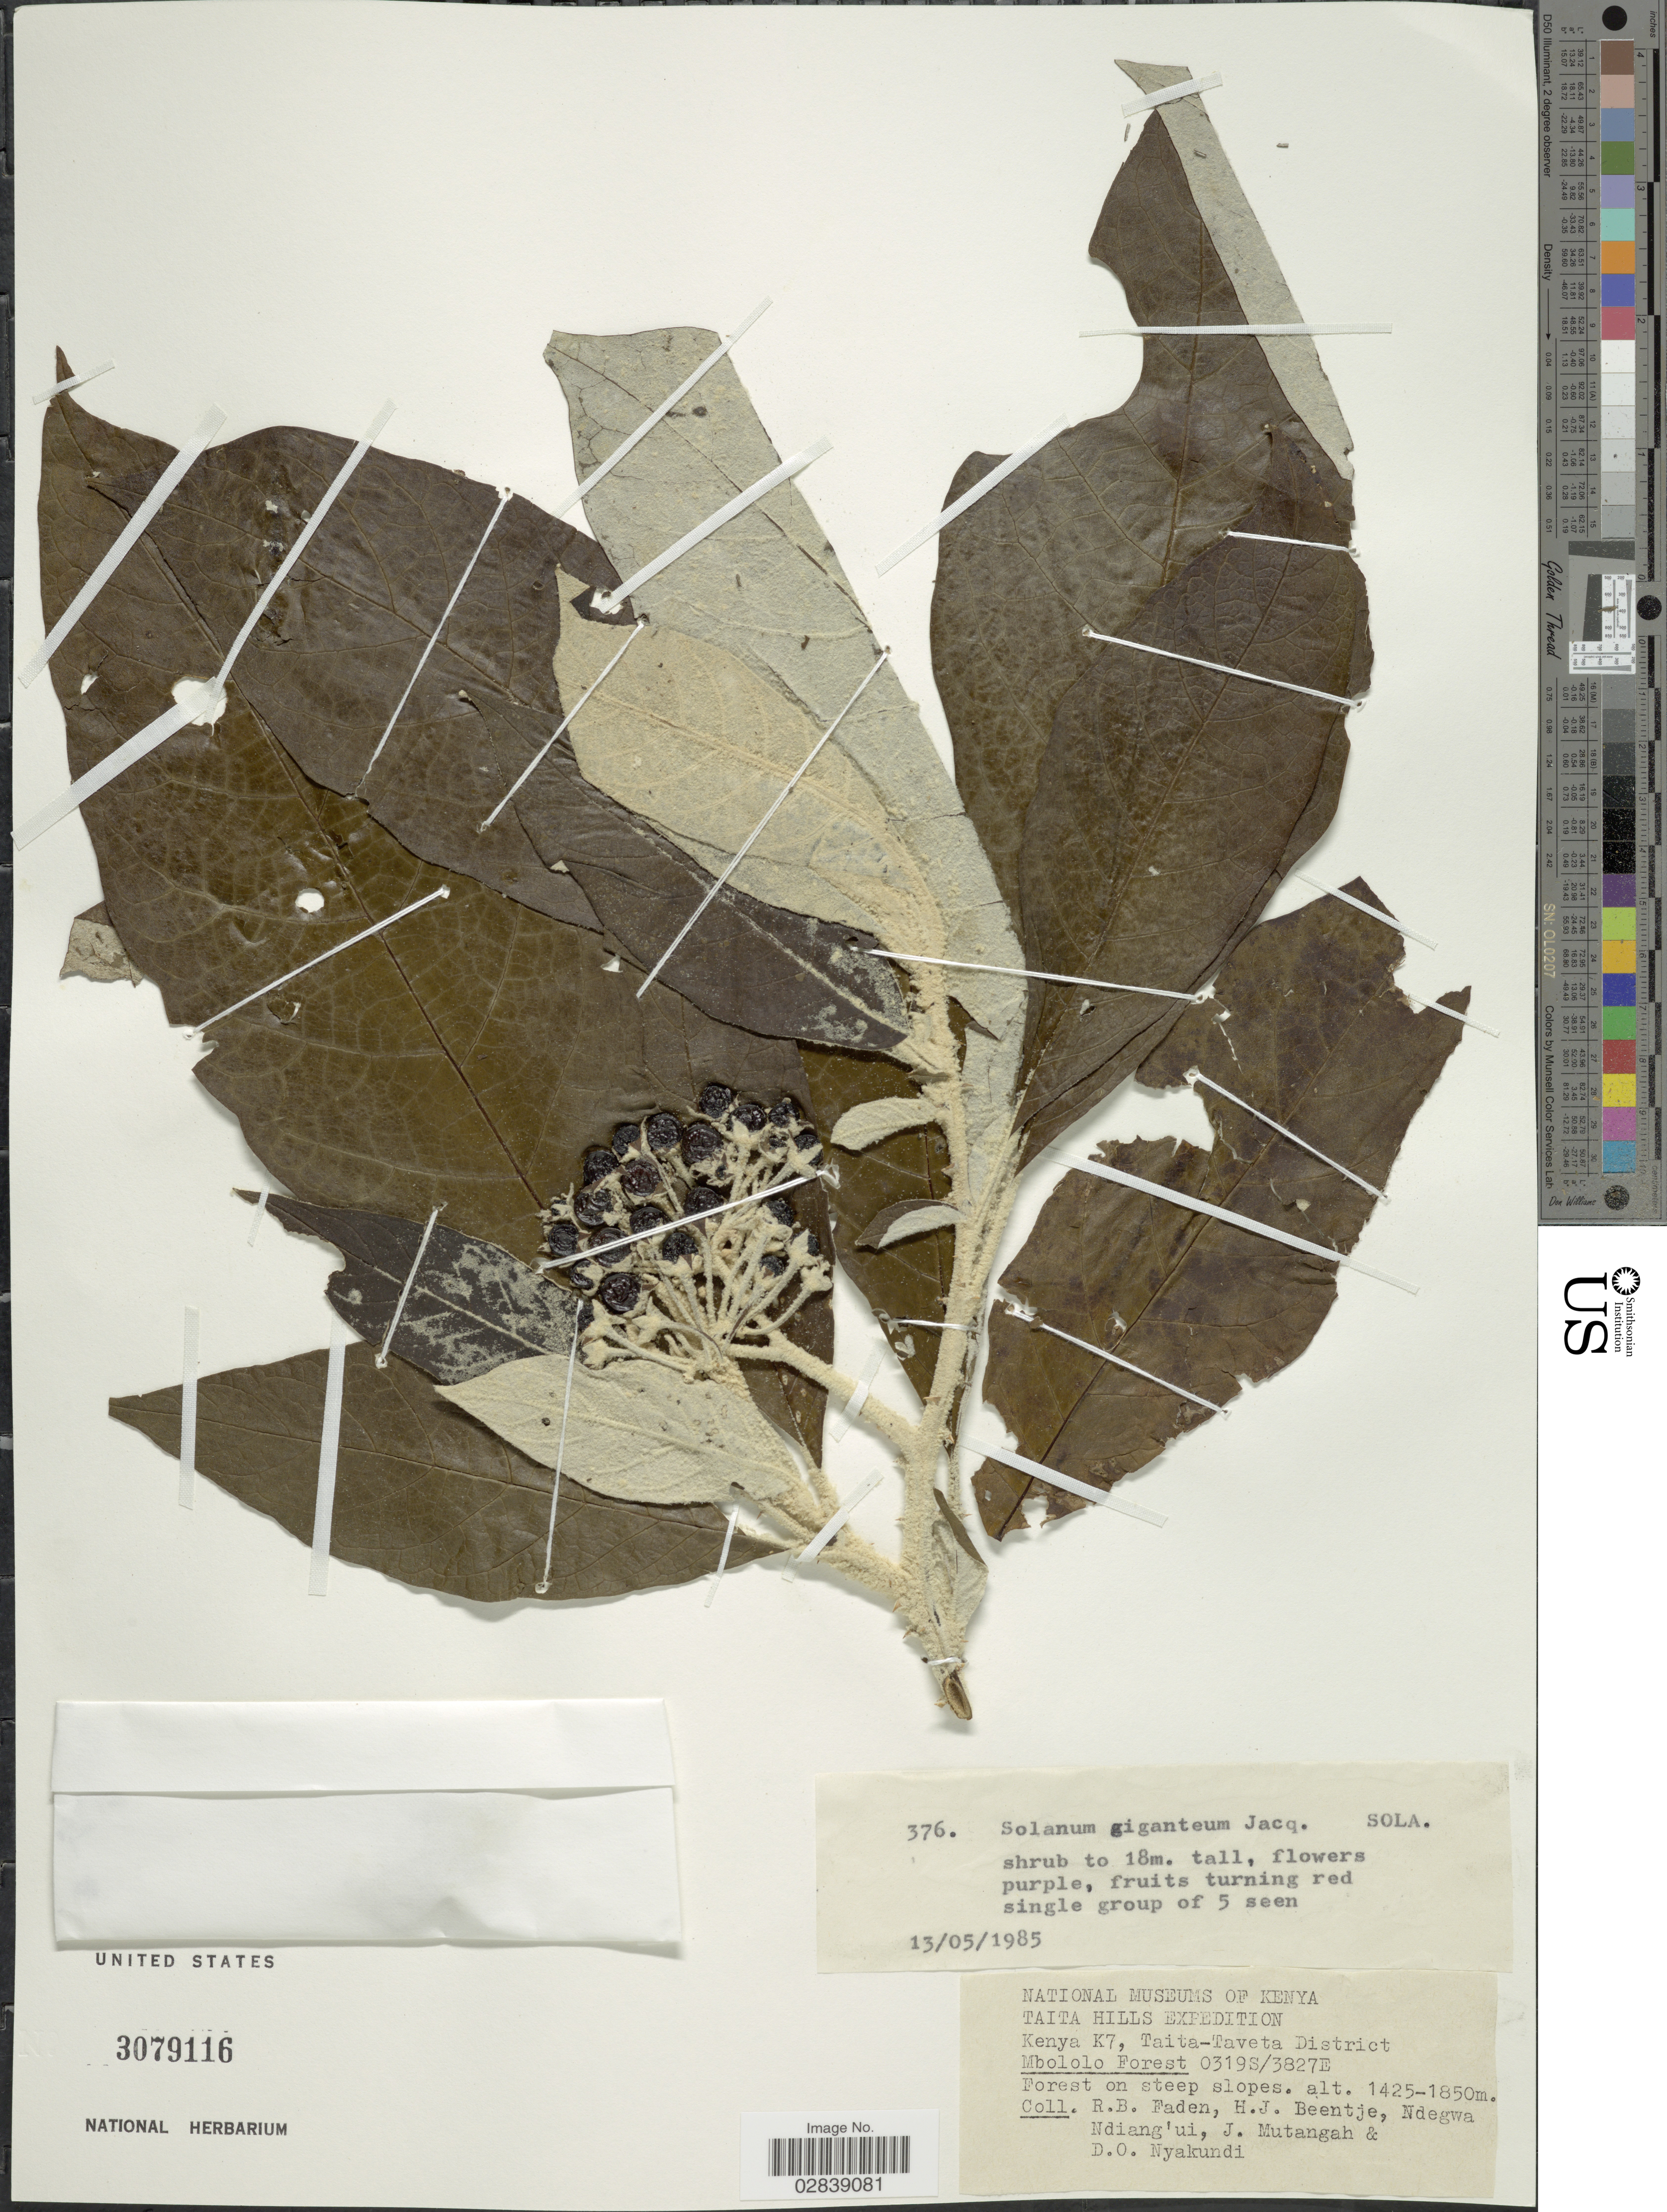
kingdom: Plantae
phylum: Tracheophyta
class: Magnoliopsida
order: Solanales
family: Solanaceae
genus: Solanum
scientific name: Solanum giganteum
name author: Jacq.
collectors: R. B. Faden, H. J. Beentje, Ndegwa Ndiang'ui, J. Mutangah & D. Nyakundi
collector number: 376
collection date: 1985-05-13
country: Kenya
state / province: Taita Taveta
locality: Taita Hills. Kenya K7, Taita-Taveta District. Mbololo Forest.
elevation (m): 1425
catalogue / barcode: US 3079116